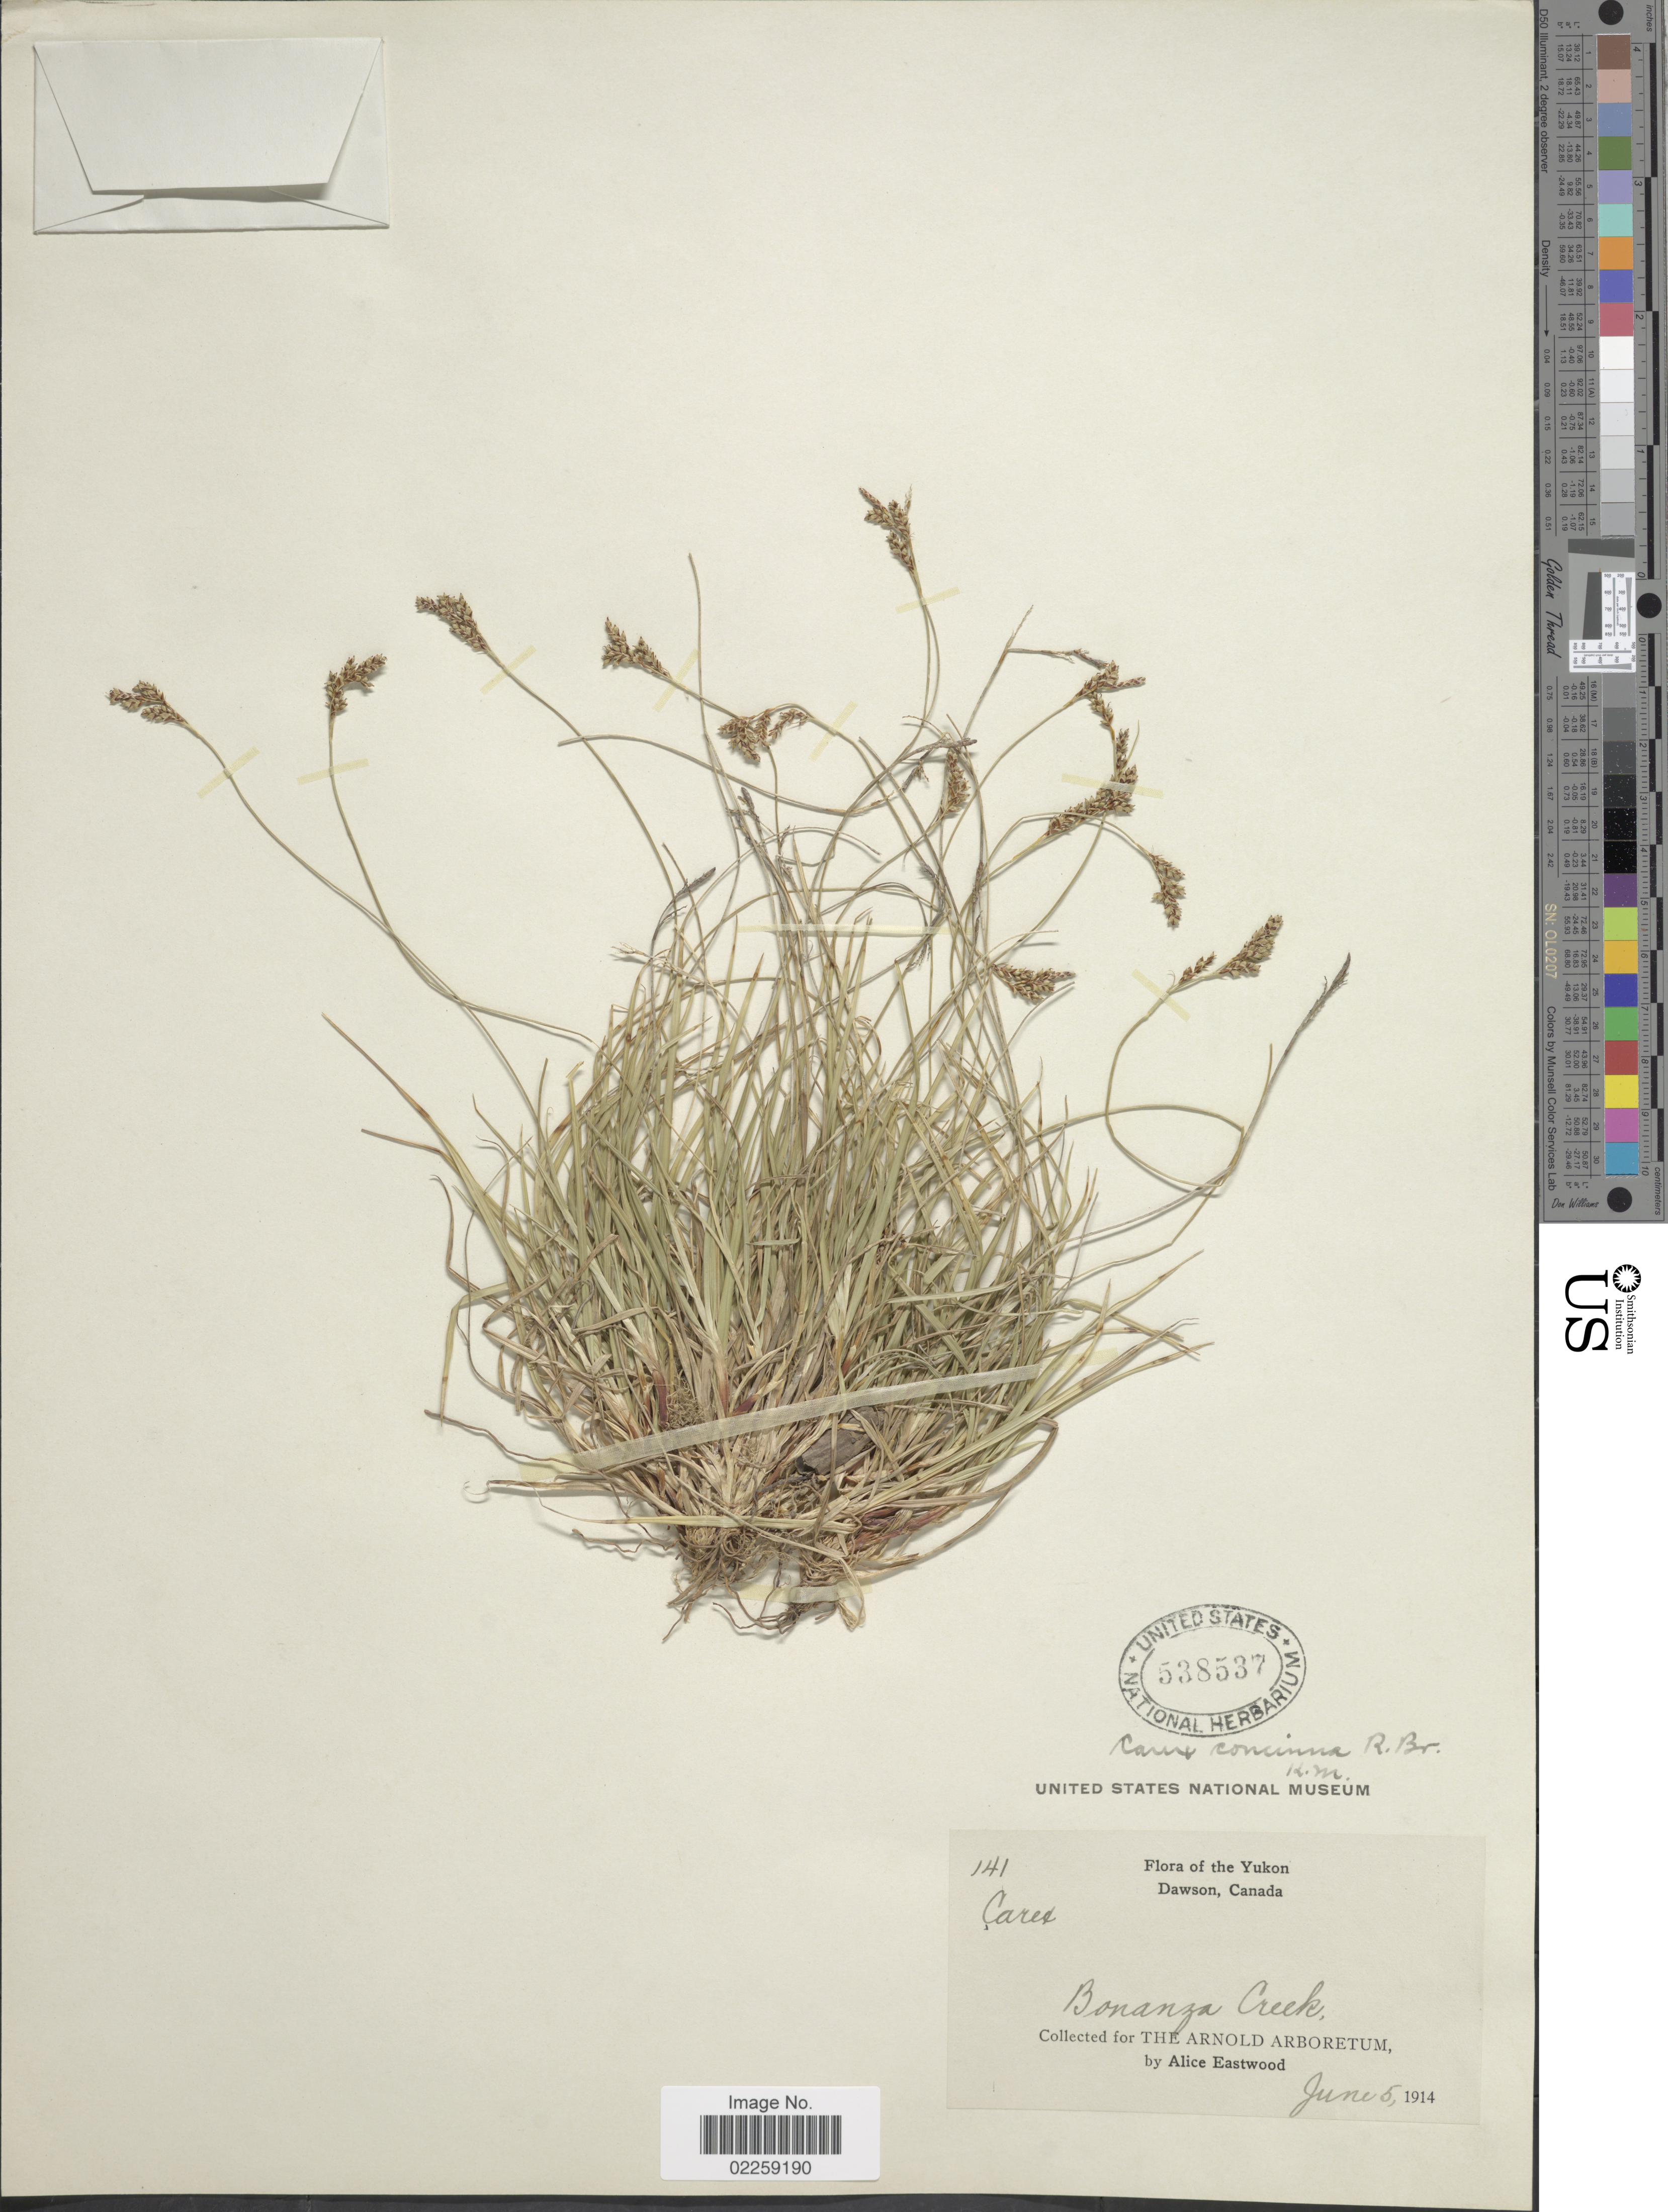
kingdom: Plantae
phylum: Tracheophyta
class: Liliopsida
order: Poales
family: Cyperaceae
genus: Carex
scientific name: Carex concinna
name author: R. Br.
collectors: A. Eastwood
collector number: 141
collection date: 1914-06-05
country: Canada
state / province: Yukon Territory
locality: Yukon, Dawson. Bonanza Creek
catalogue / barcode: US 538537